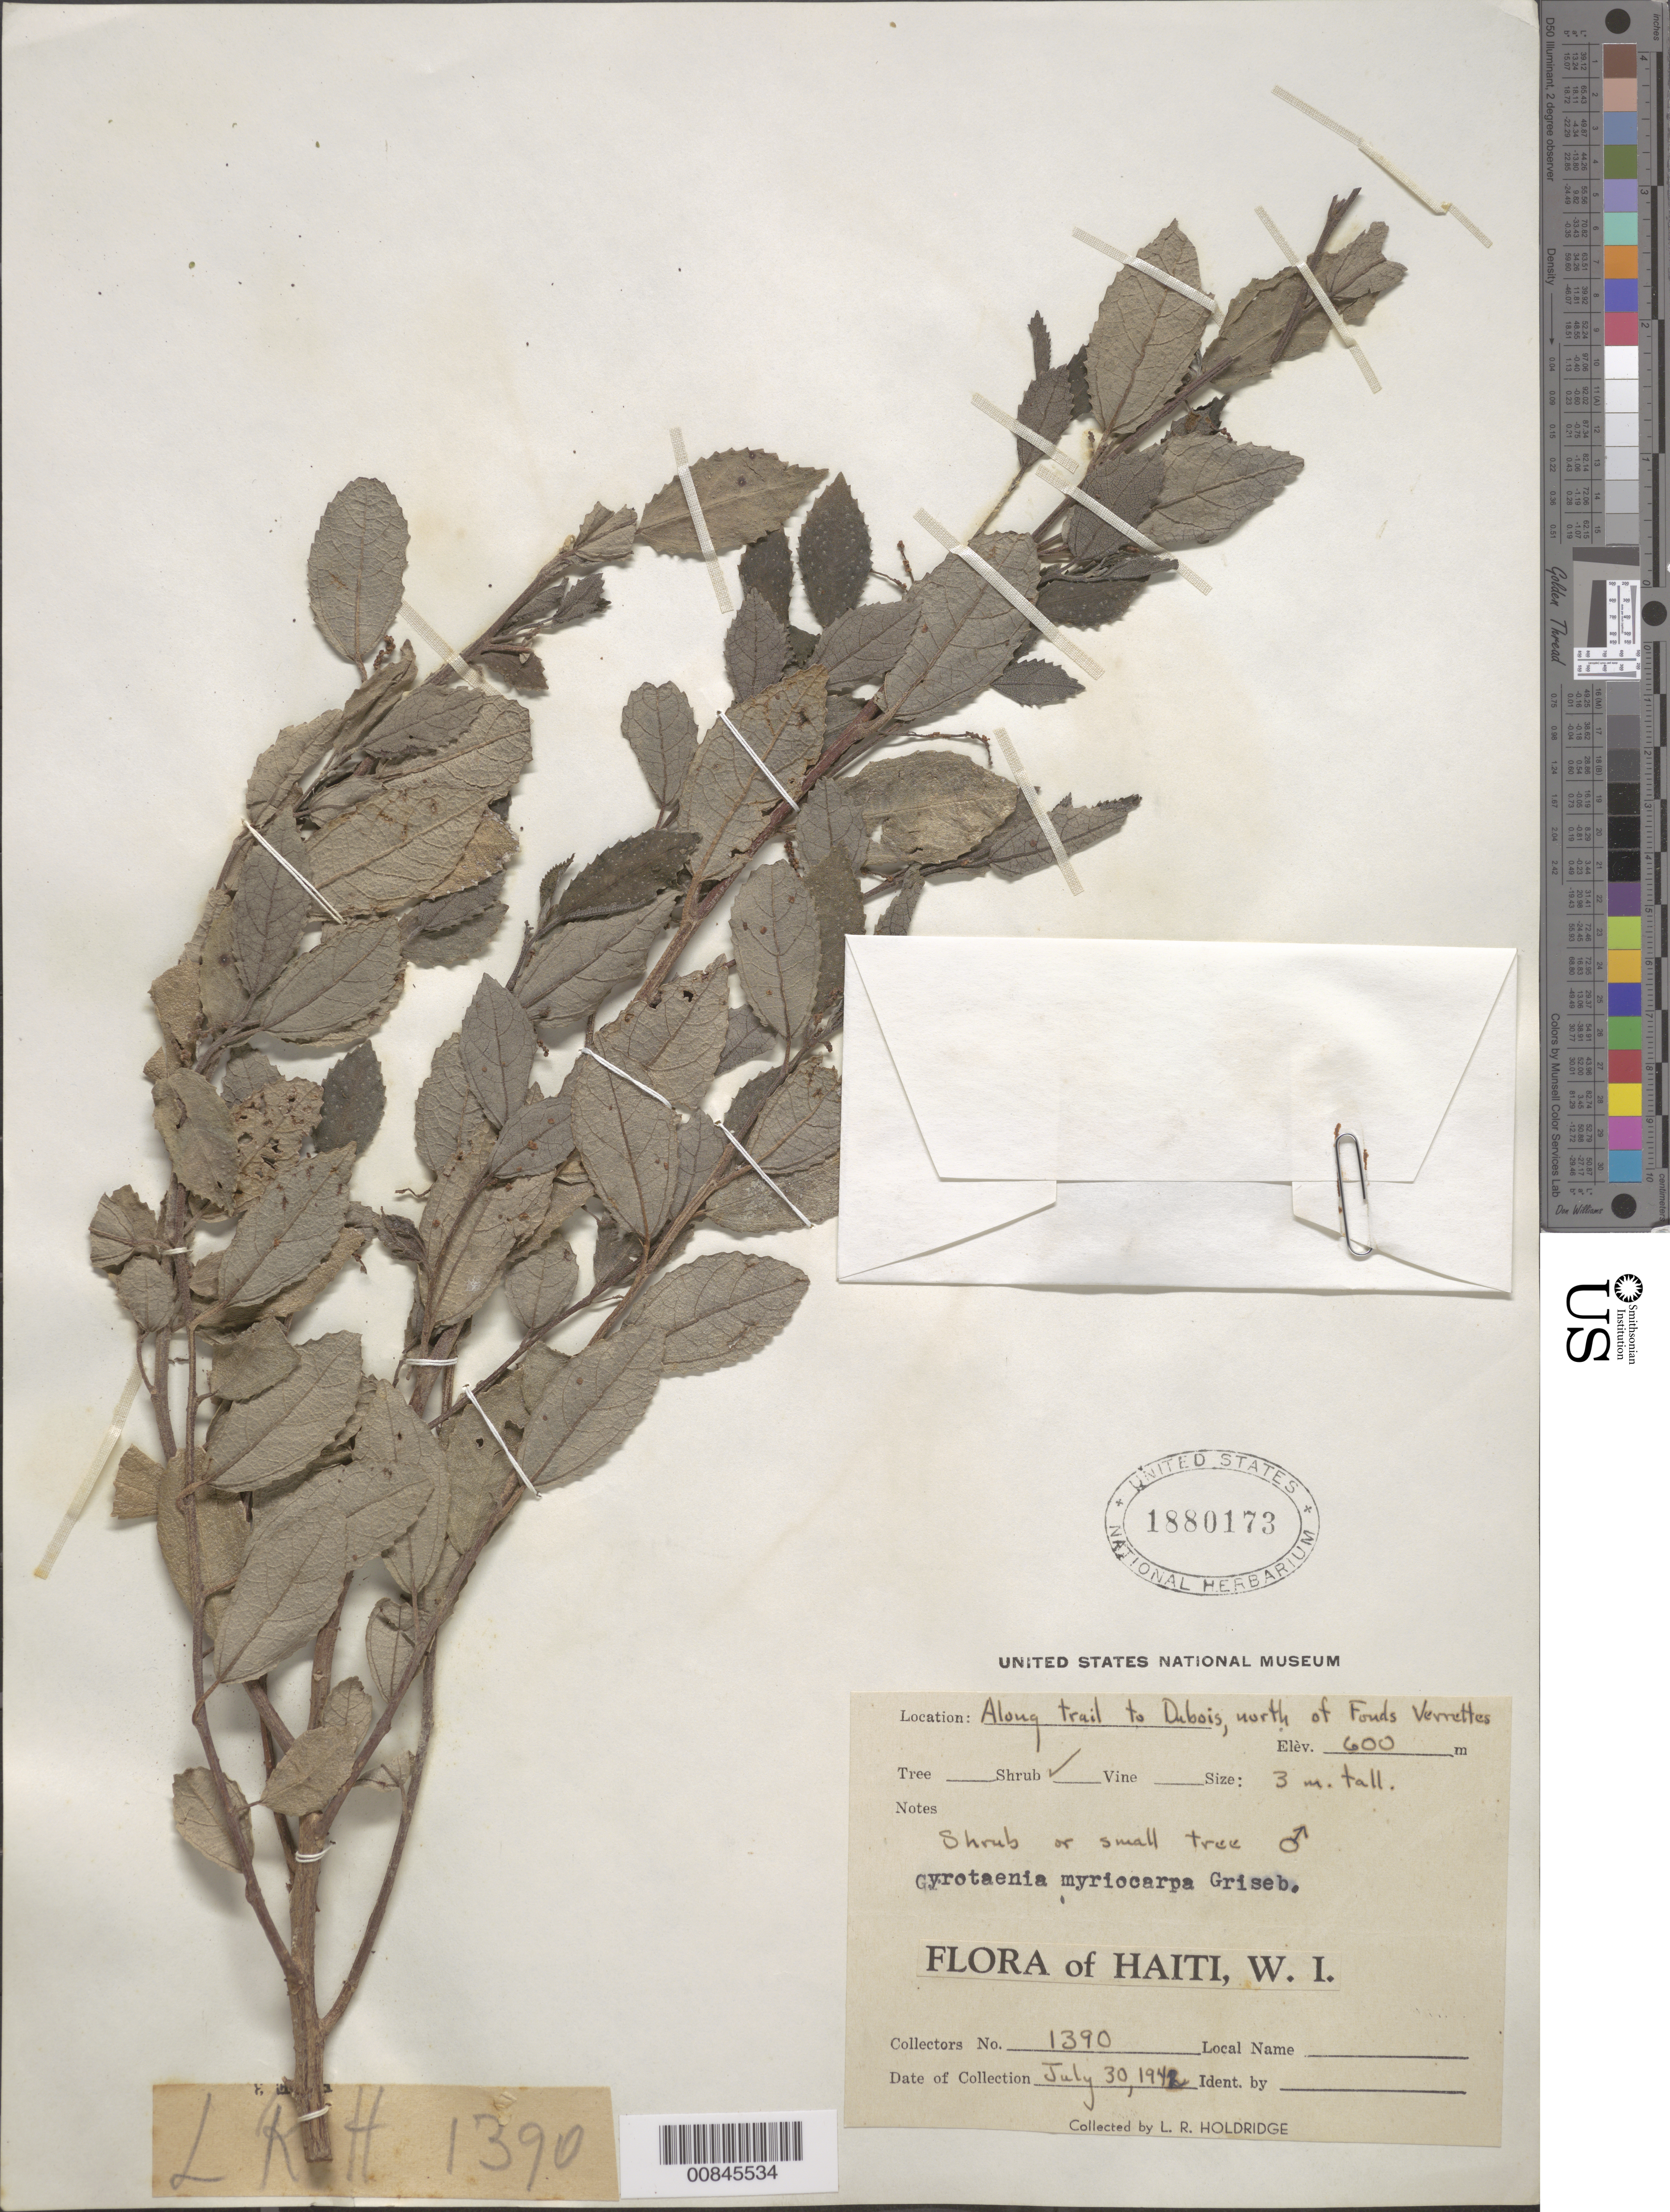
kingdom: Plantae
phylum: Tracheophyta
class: Magnoliopsida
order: Rosales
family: Urticaceae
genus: Gyrotaenia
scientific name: Gyrotaenia myriocarpa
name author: Griseb.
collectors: L. Holdridge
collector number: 1390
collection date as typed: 30 Jul 1942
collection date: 1942-07-30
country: Haiti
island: Hispaniola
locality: Along trail to Dubois, north of Fonds Verrettes.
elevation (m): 600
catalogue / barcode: US 1880173